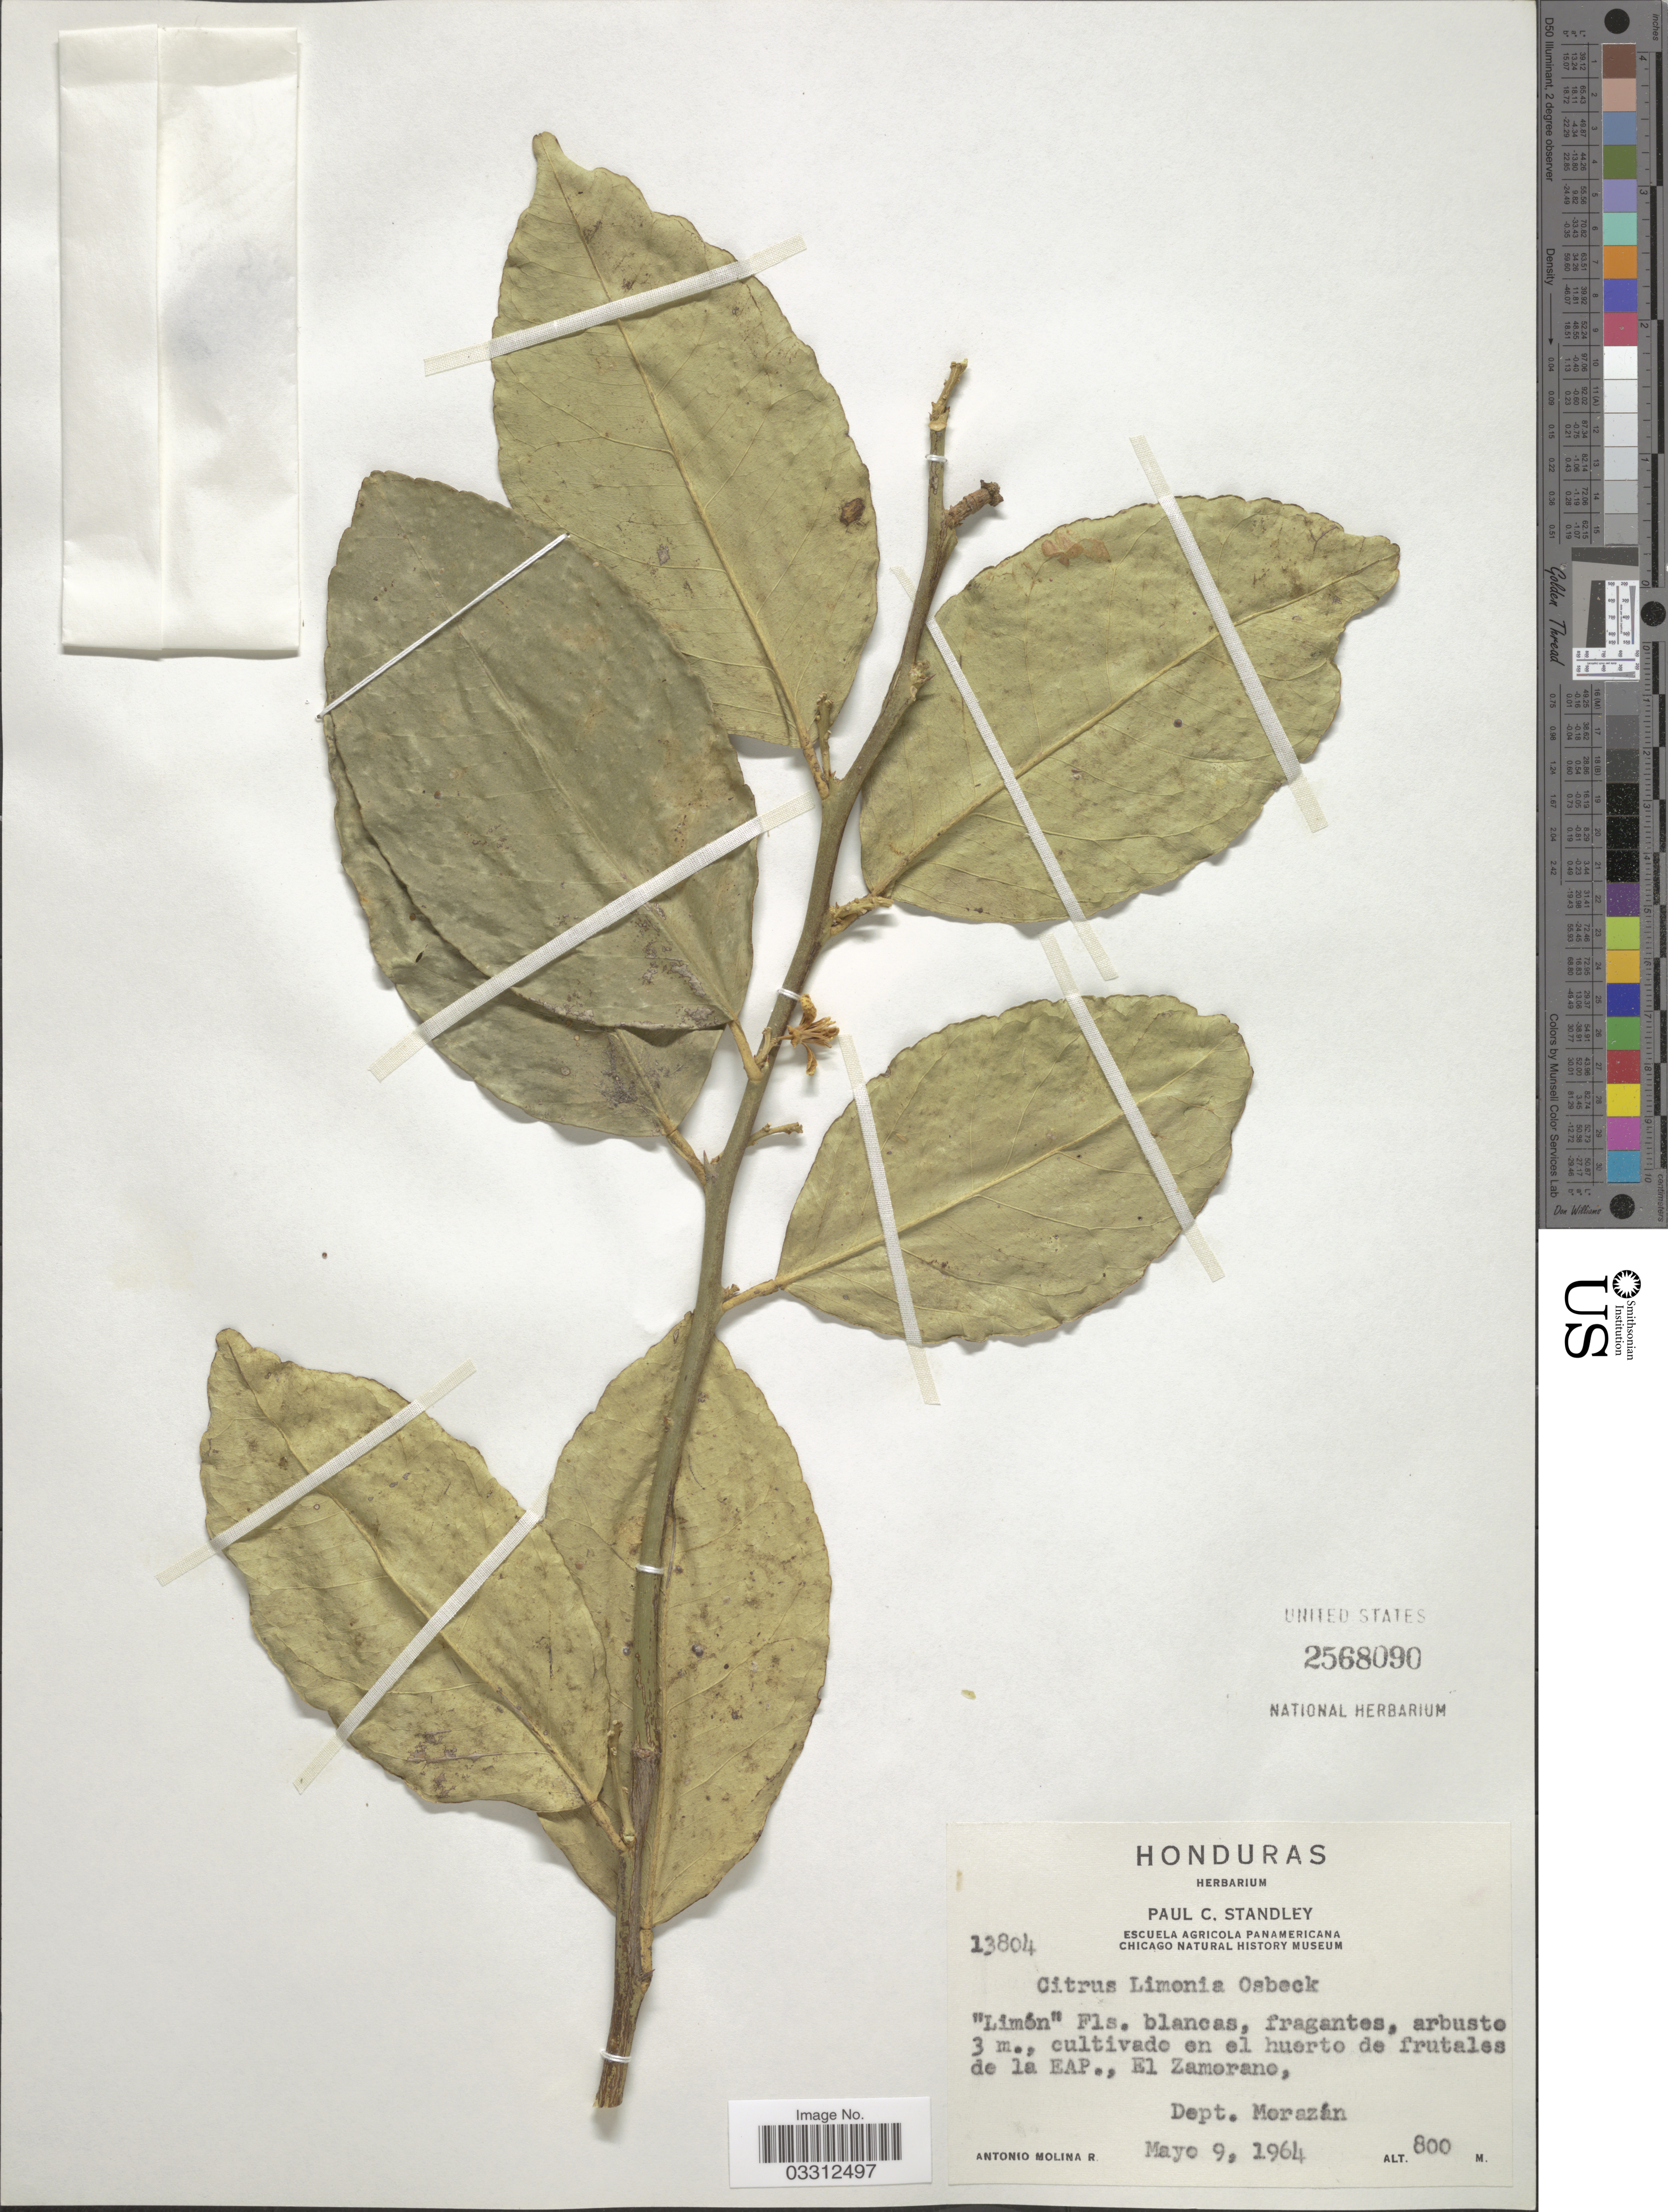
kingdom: Plantae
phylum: Tracheophyta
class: Magnoliopsida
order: Sapindales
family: Rutaceae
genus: Citrus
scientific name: Citrus limonum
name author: (L.) Risso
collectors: A. Molina R.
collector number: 13804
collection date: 1964-05-09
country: Honduras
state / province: Fco. Morazán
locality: Huerto de frutales de la EAP., El Zamorano, Dept. Morazán.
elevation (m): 800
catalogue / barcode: US 2568090